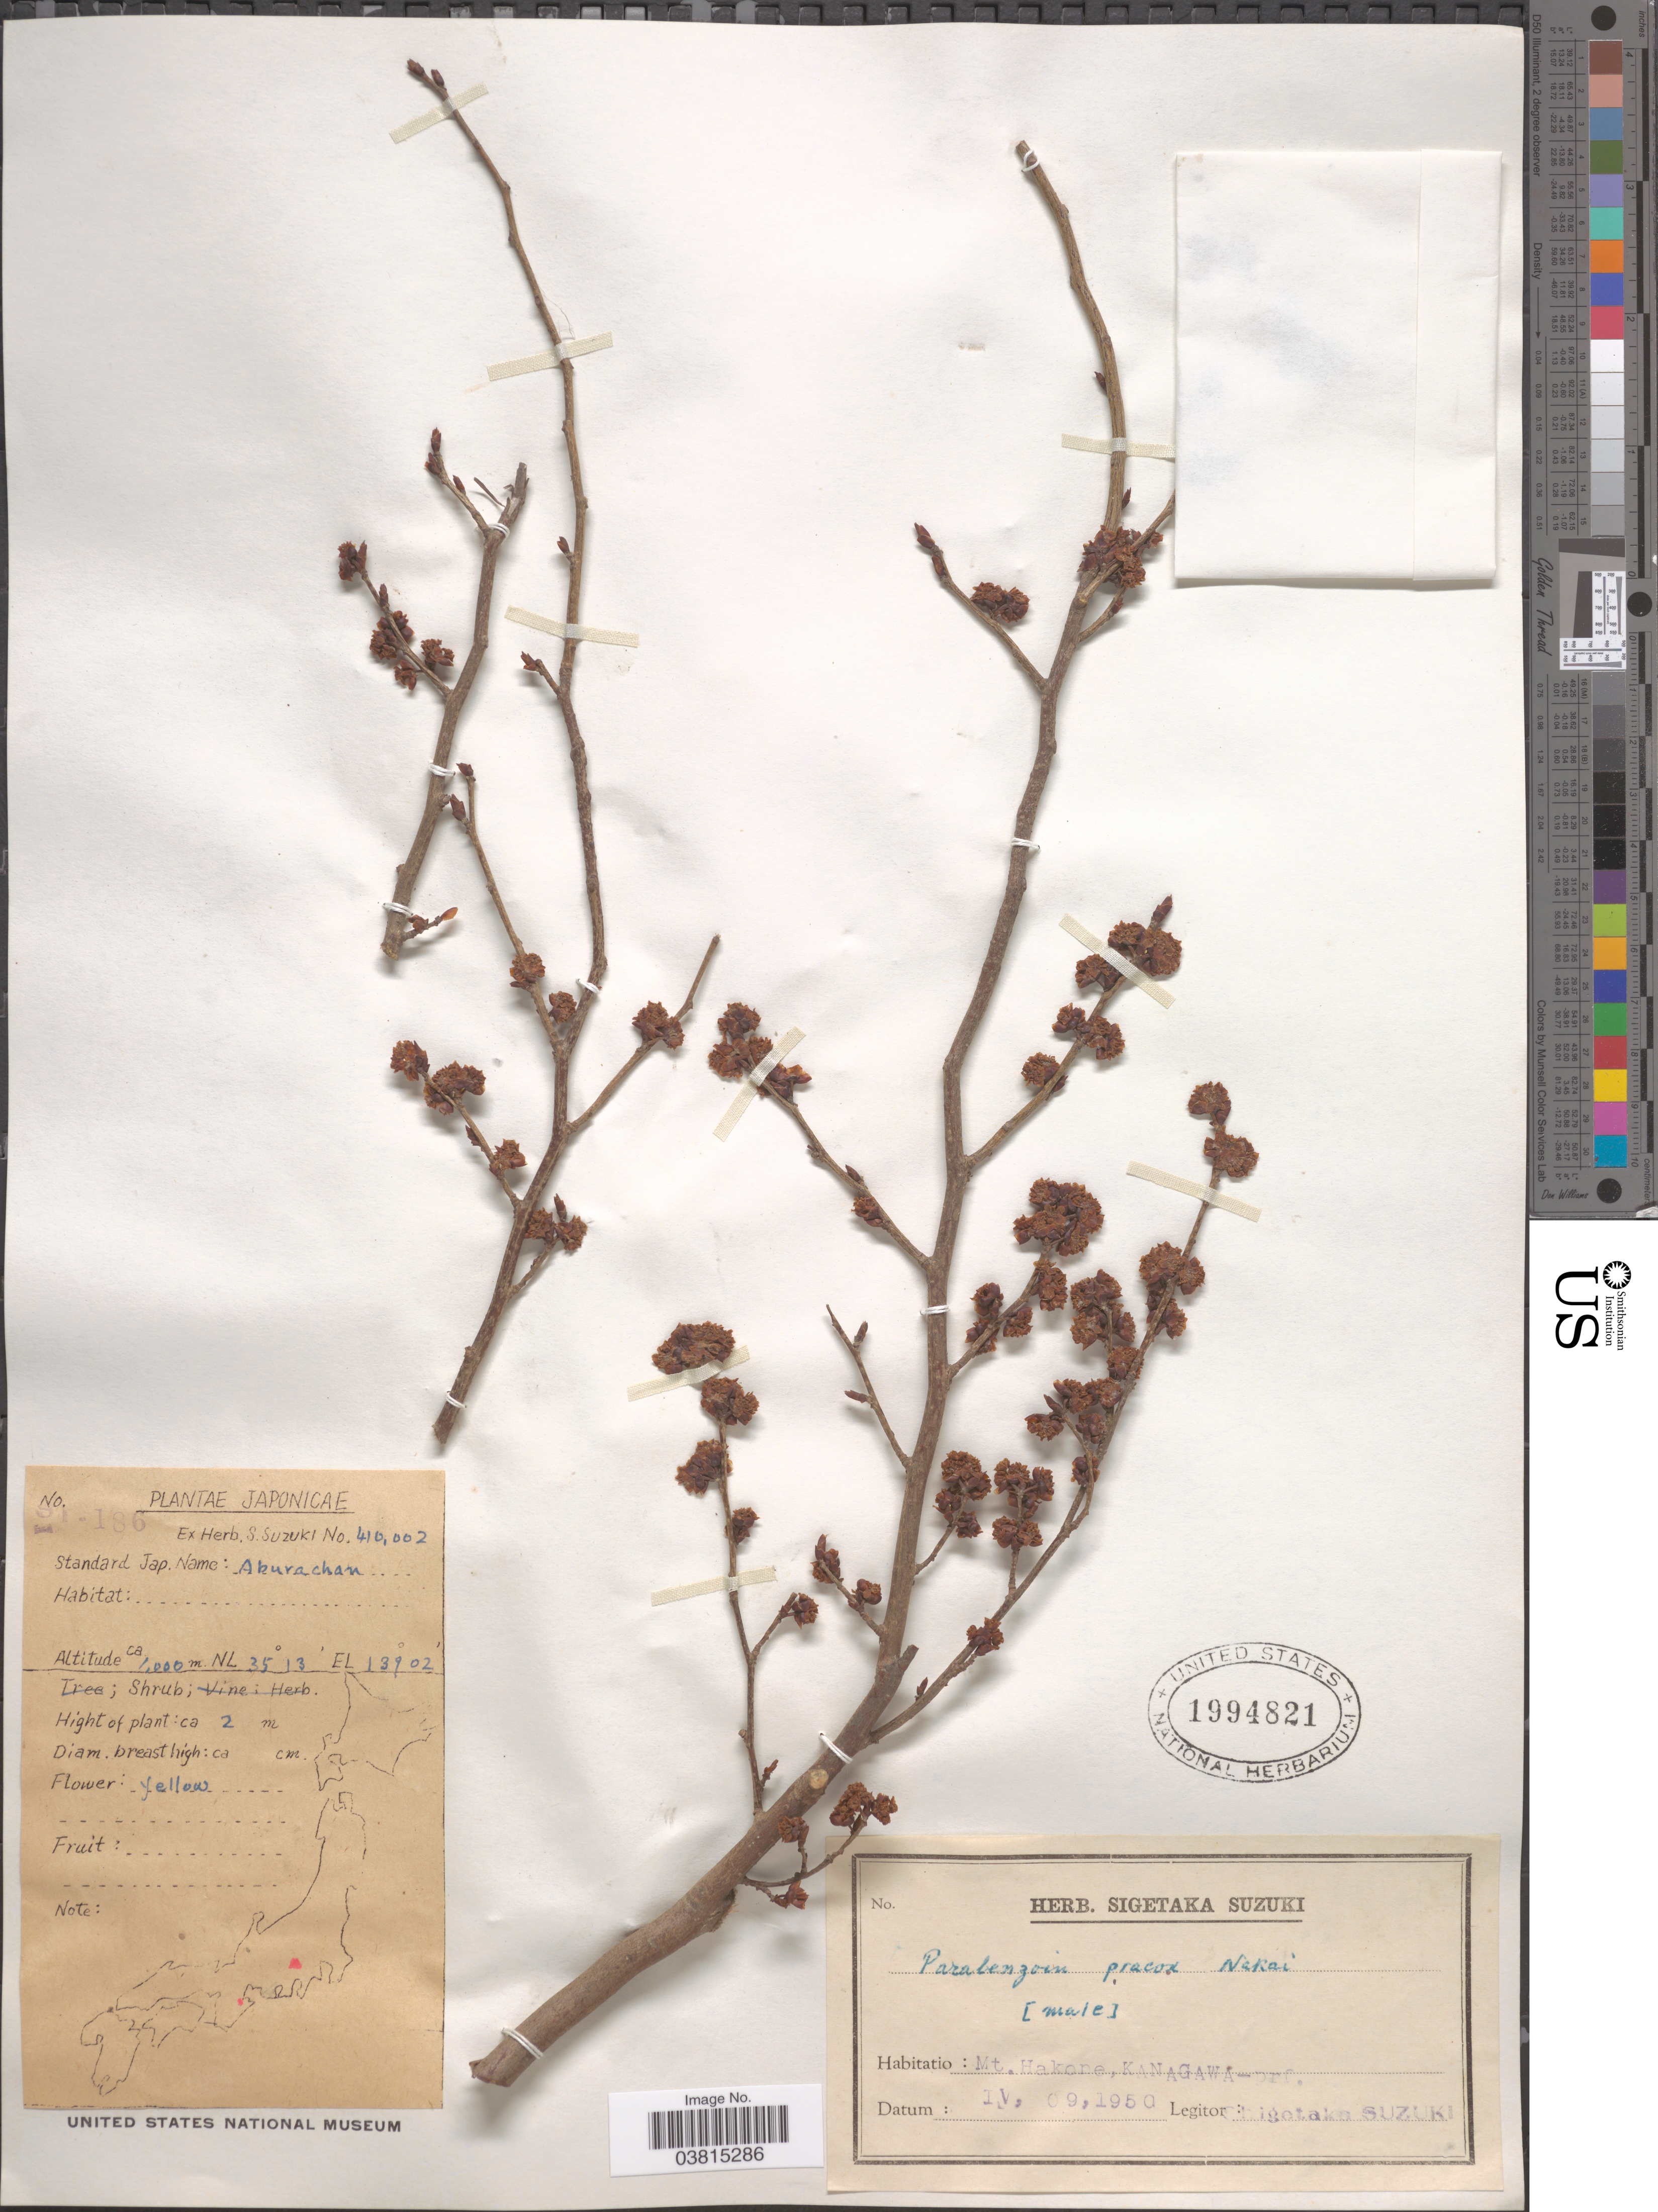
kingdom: Plantae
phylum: Tracheophyta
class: Magnoliopsida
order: Laurales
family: Lauraceae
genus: Lindera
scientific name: Lindera praecox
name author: (Siebold & Zucc.) Blume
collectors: S. Suzuki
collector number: SI-186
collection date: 1950-04-09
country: Japan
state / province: Kanagawa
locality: Mt. Hakone, Kanagawa-prf.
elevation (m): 1000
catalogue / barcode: US 1994821